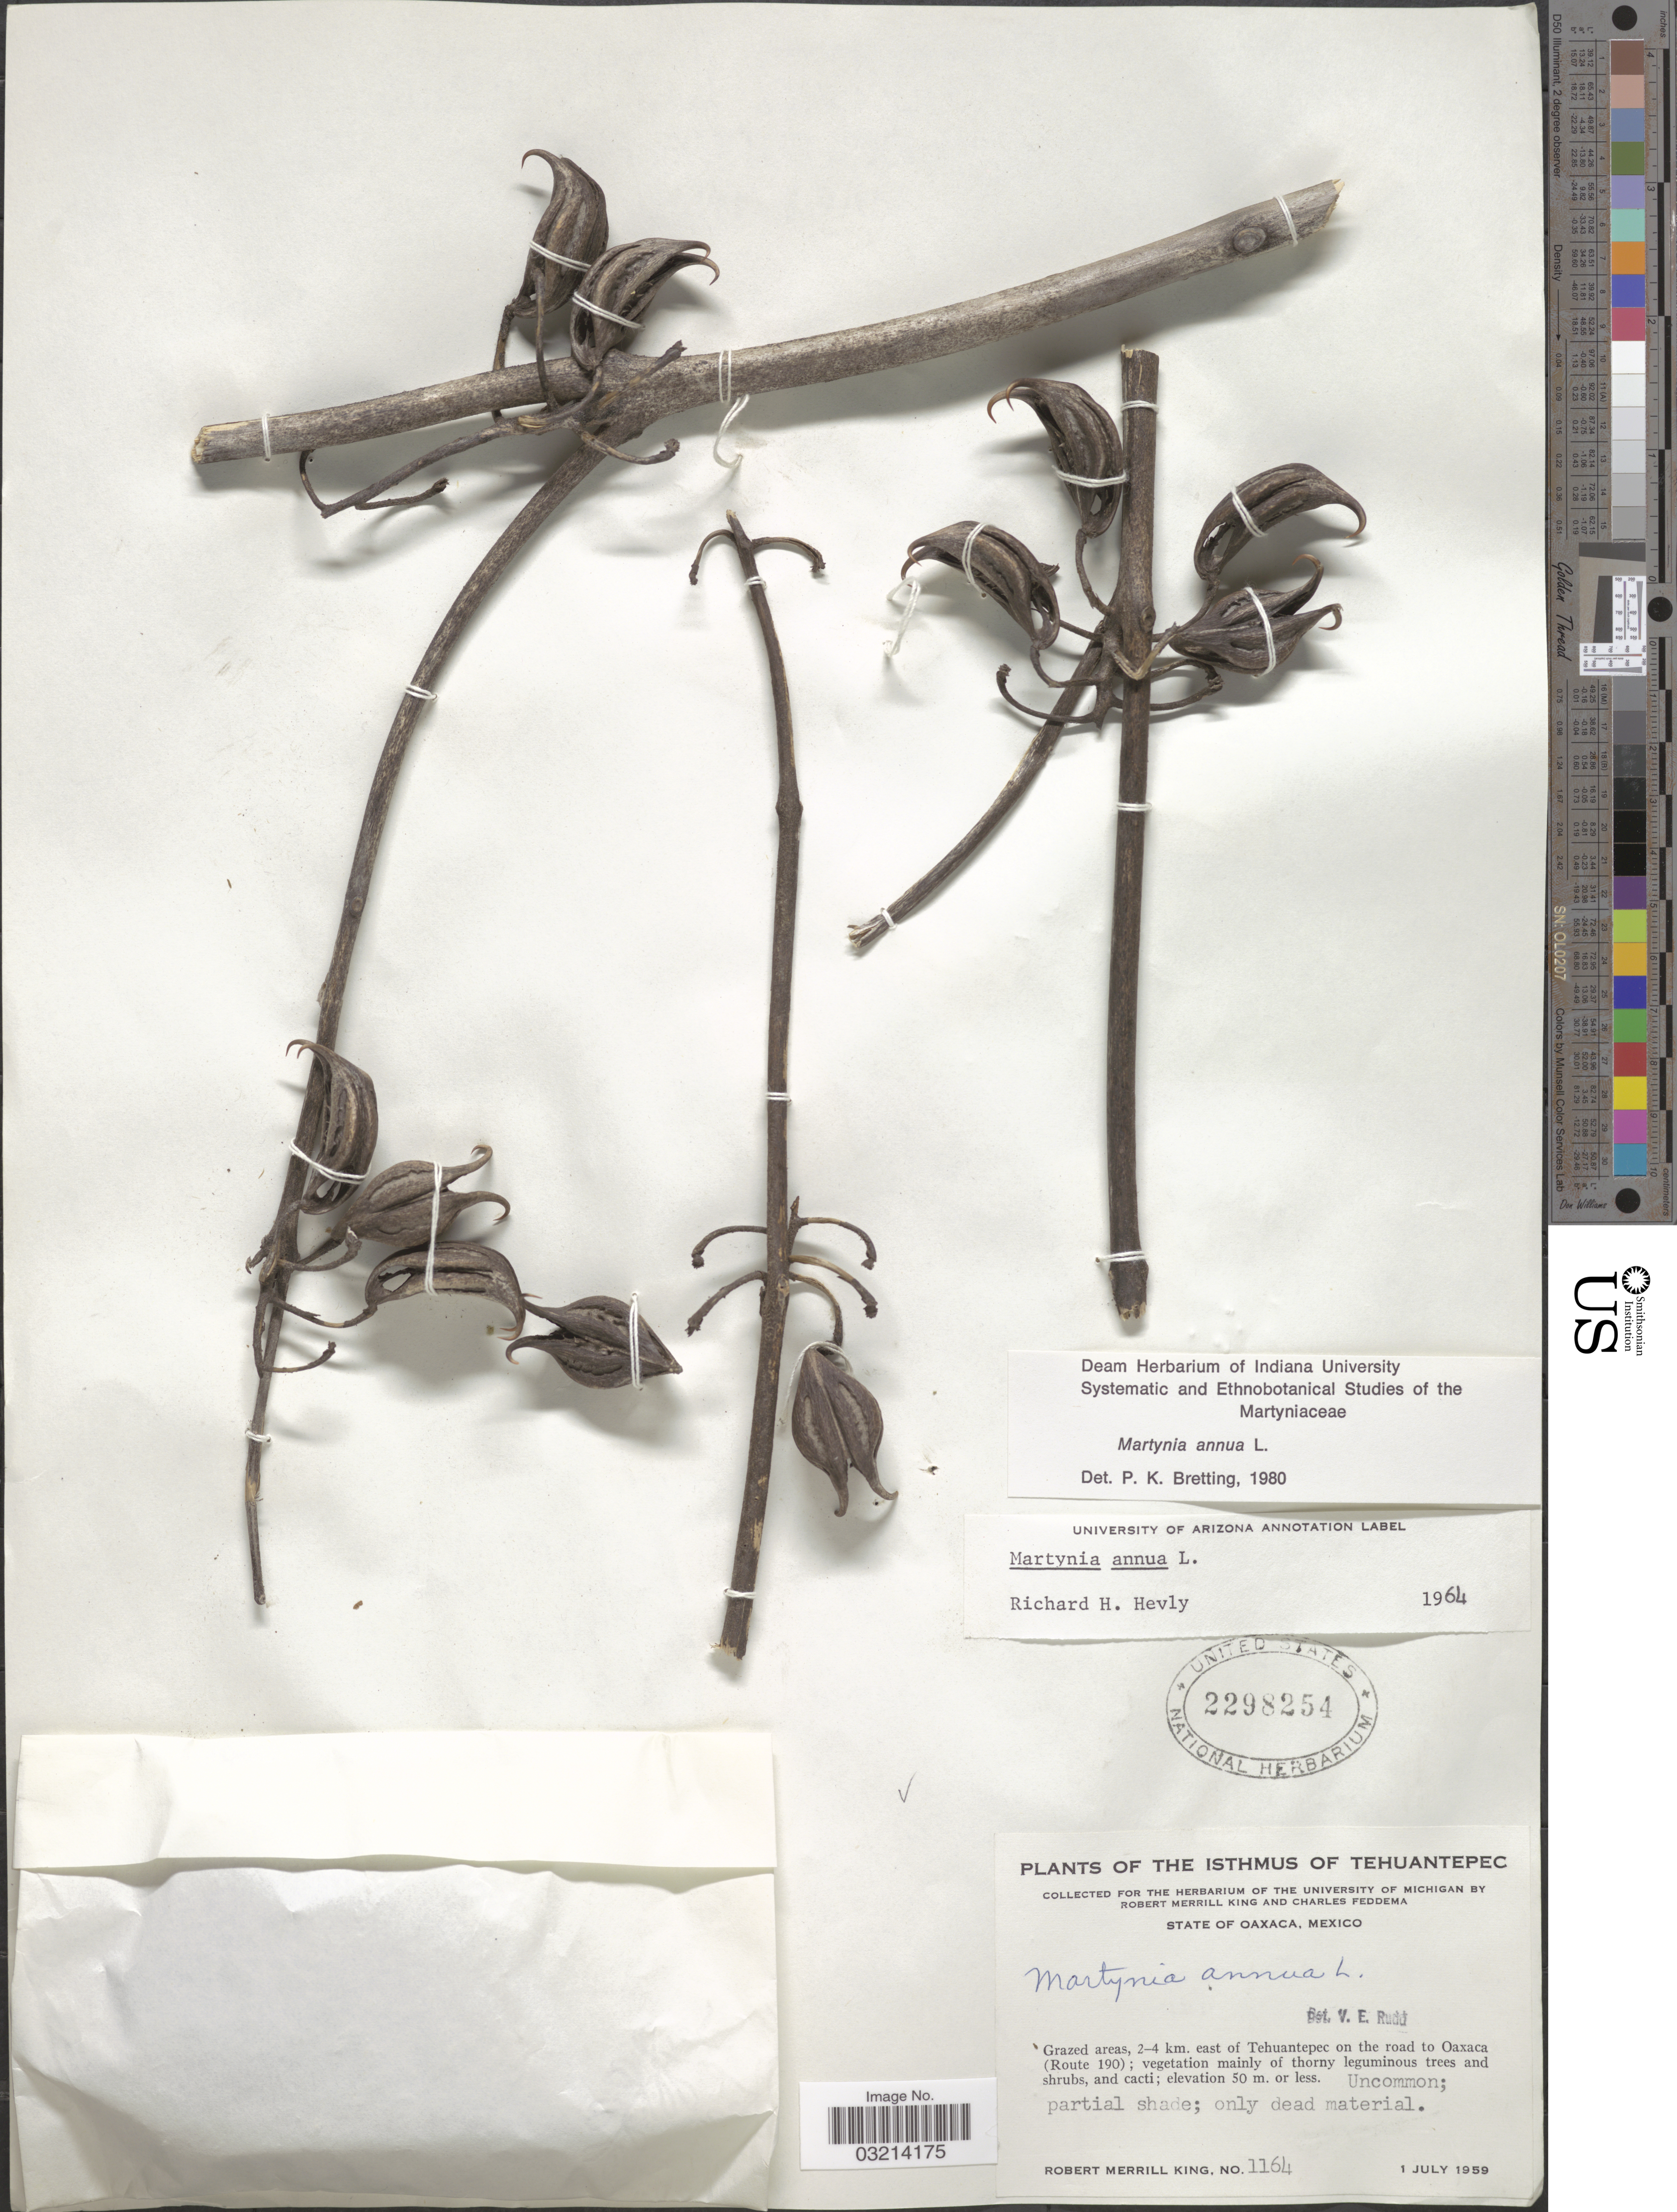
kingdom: Plantae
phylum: Tracheophyta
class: Magnoliopsida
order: Lamiales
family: Martyniaceae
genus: Martynia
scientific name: Martynia annua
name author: L.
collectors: R. M. King & C. Feddema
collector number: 1164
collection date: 1959-07-01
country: Mexico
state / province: Oaxaca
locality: Isthmus of Tehuantepec. Grazed areas, 2-4 km. east of Tehuantepec on the road to Oaxaca (Route 190).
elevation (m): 50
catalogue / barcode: US 2298254